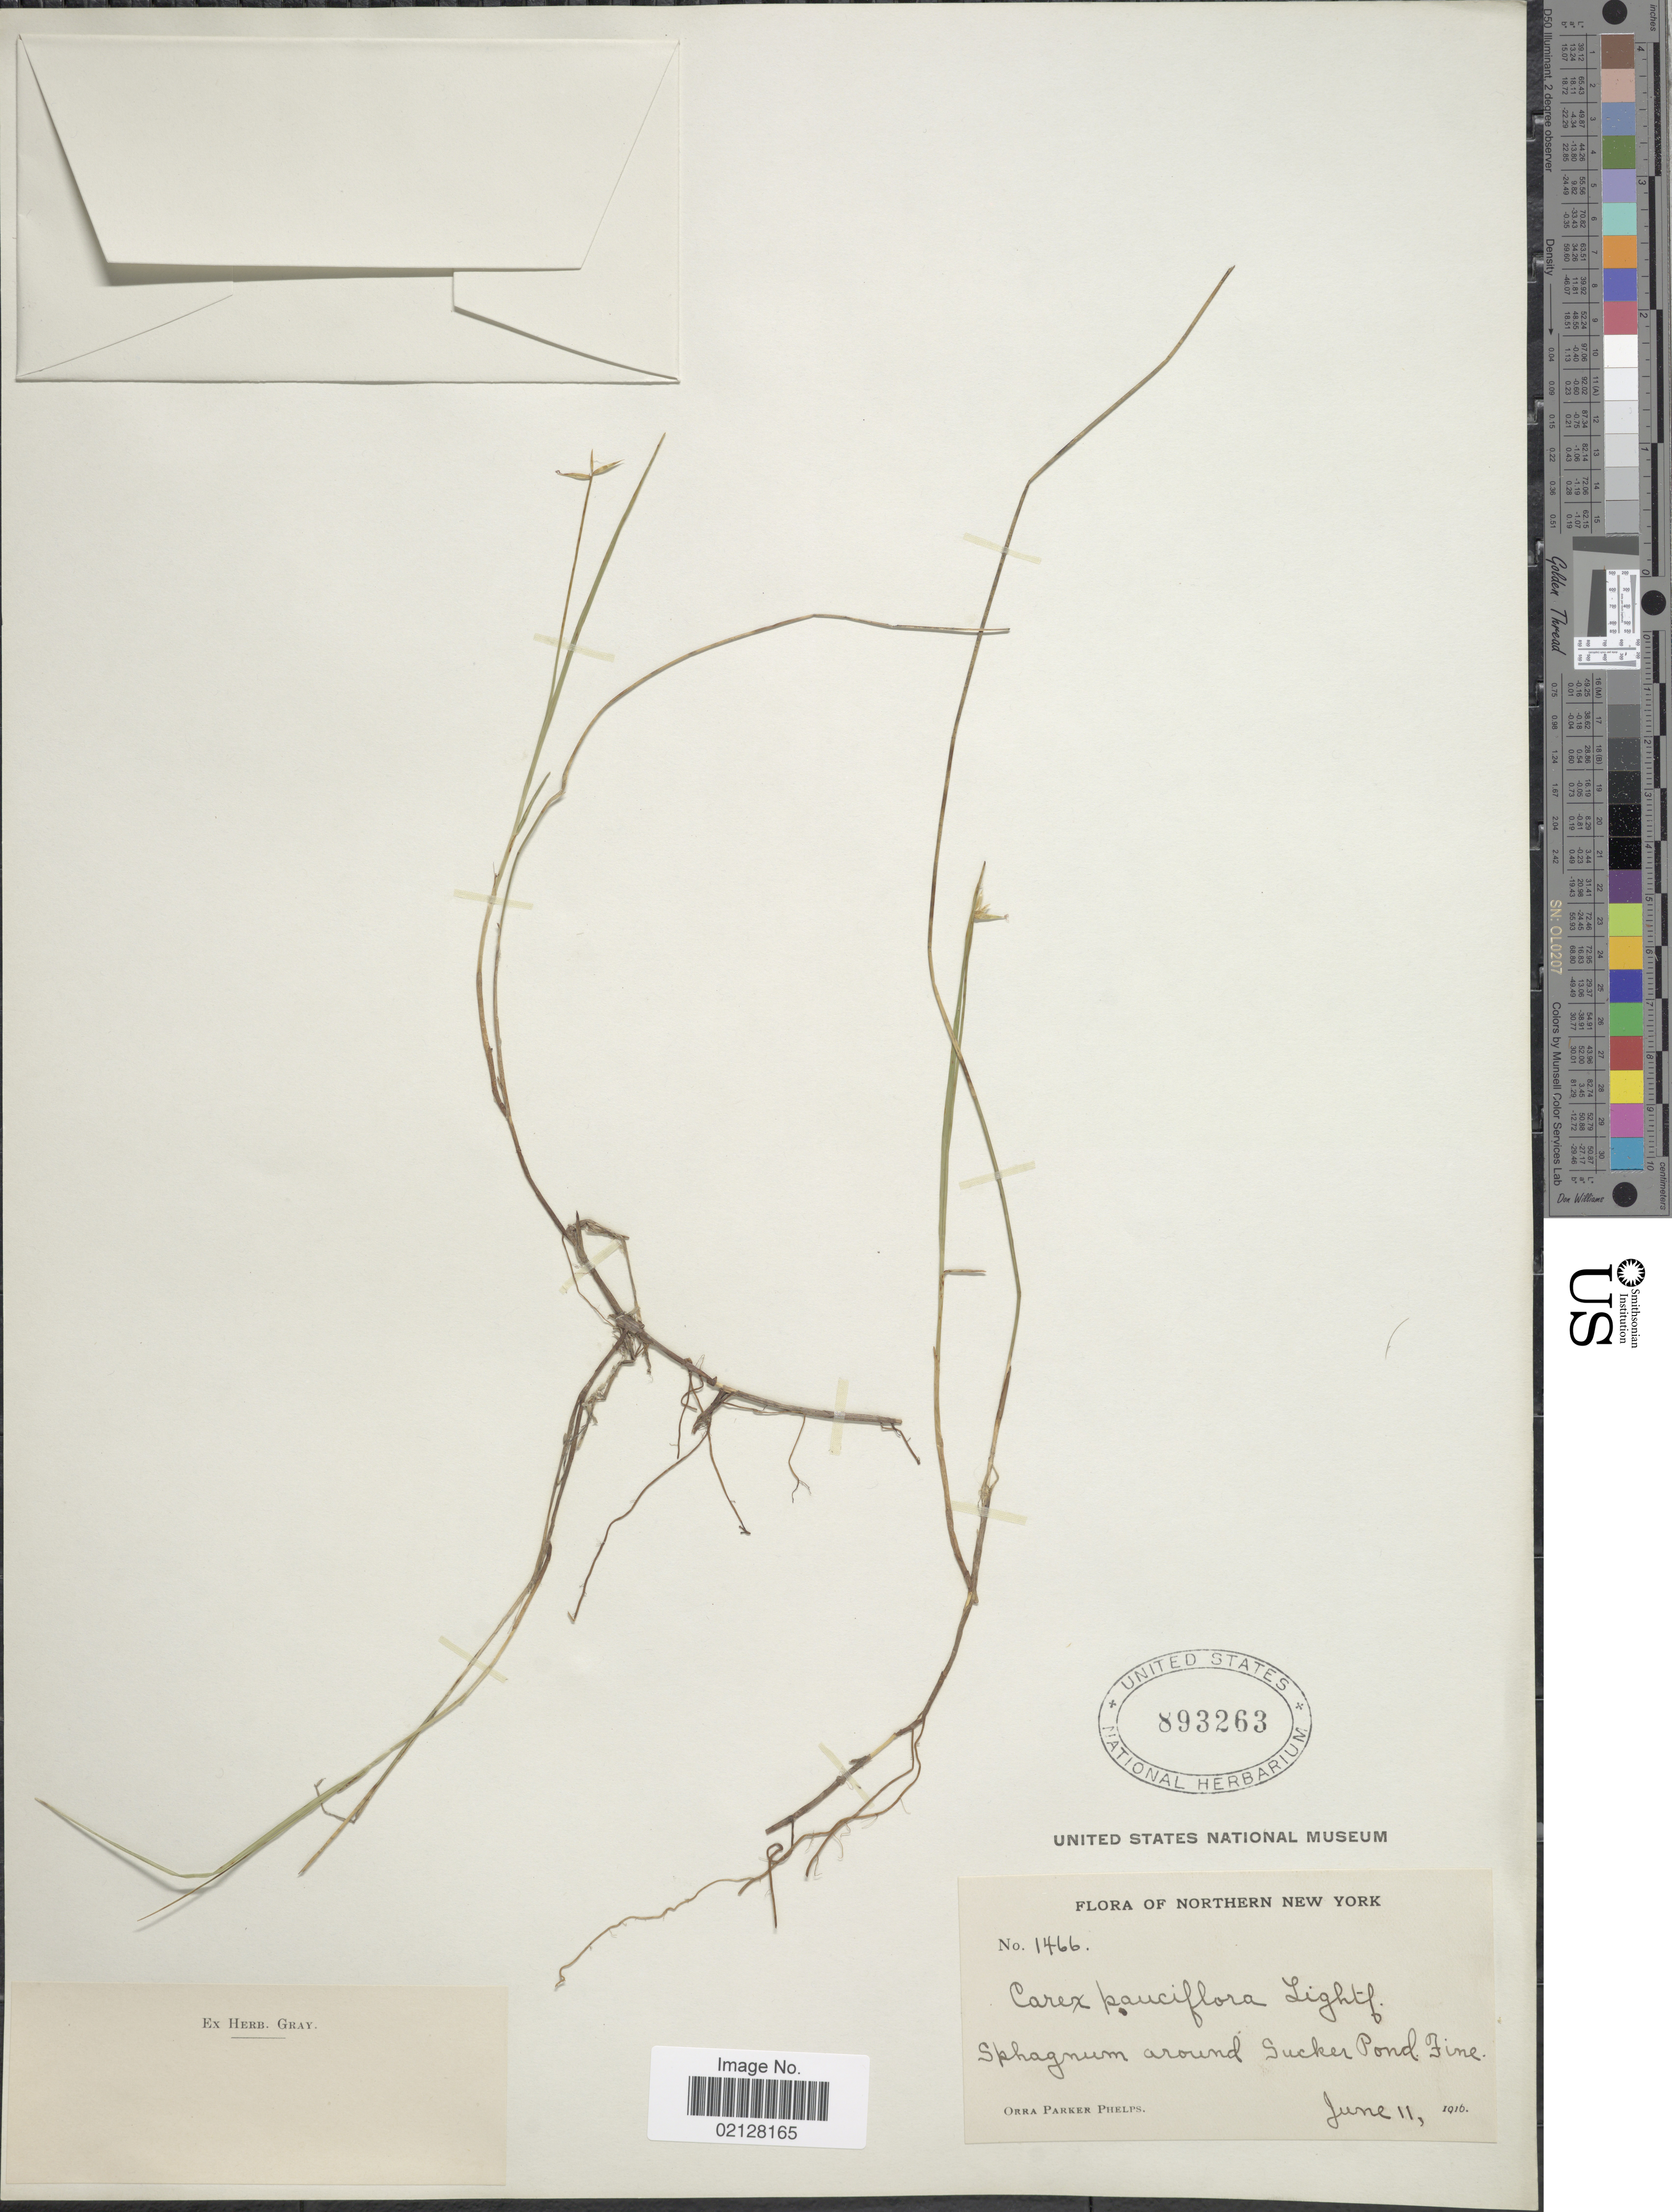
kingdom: Plantae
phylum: Tracheophyta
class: Liliopsida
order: Poales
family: Cyperaceae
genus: Carex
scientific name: Carex pauciflora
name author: Lightf.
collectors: O. P. Phelps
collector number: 1466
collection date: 1916-06-11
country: United States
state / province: New York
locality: Northern New York. Sphagnum around Sucker Pond Fine.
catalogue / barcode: US 893263